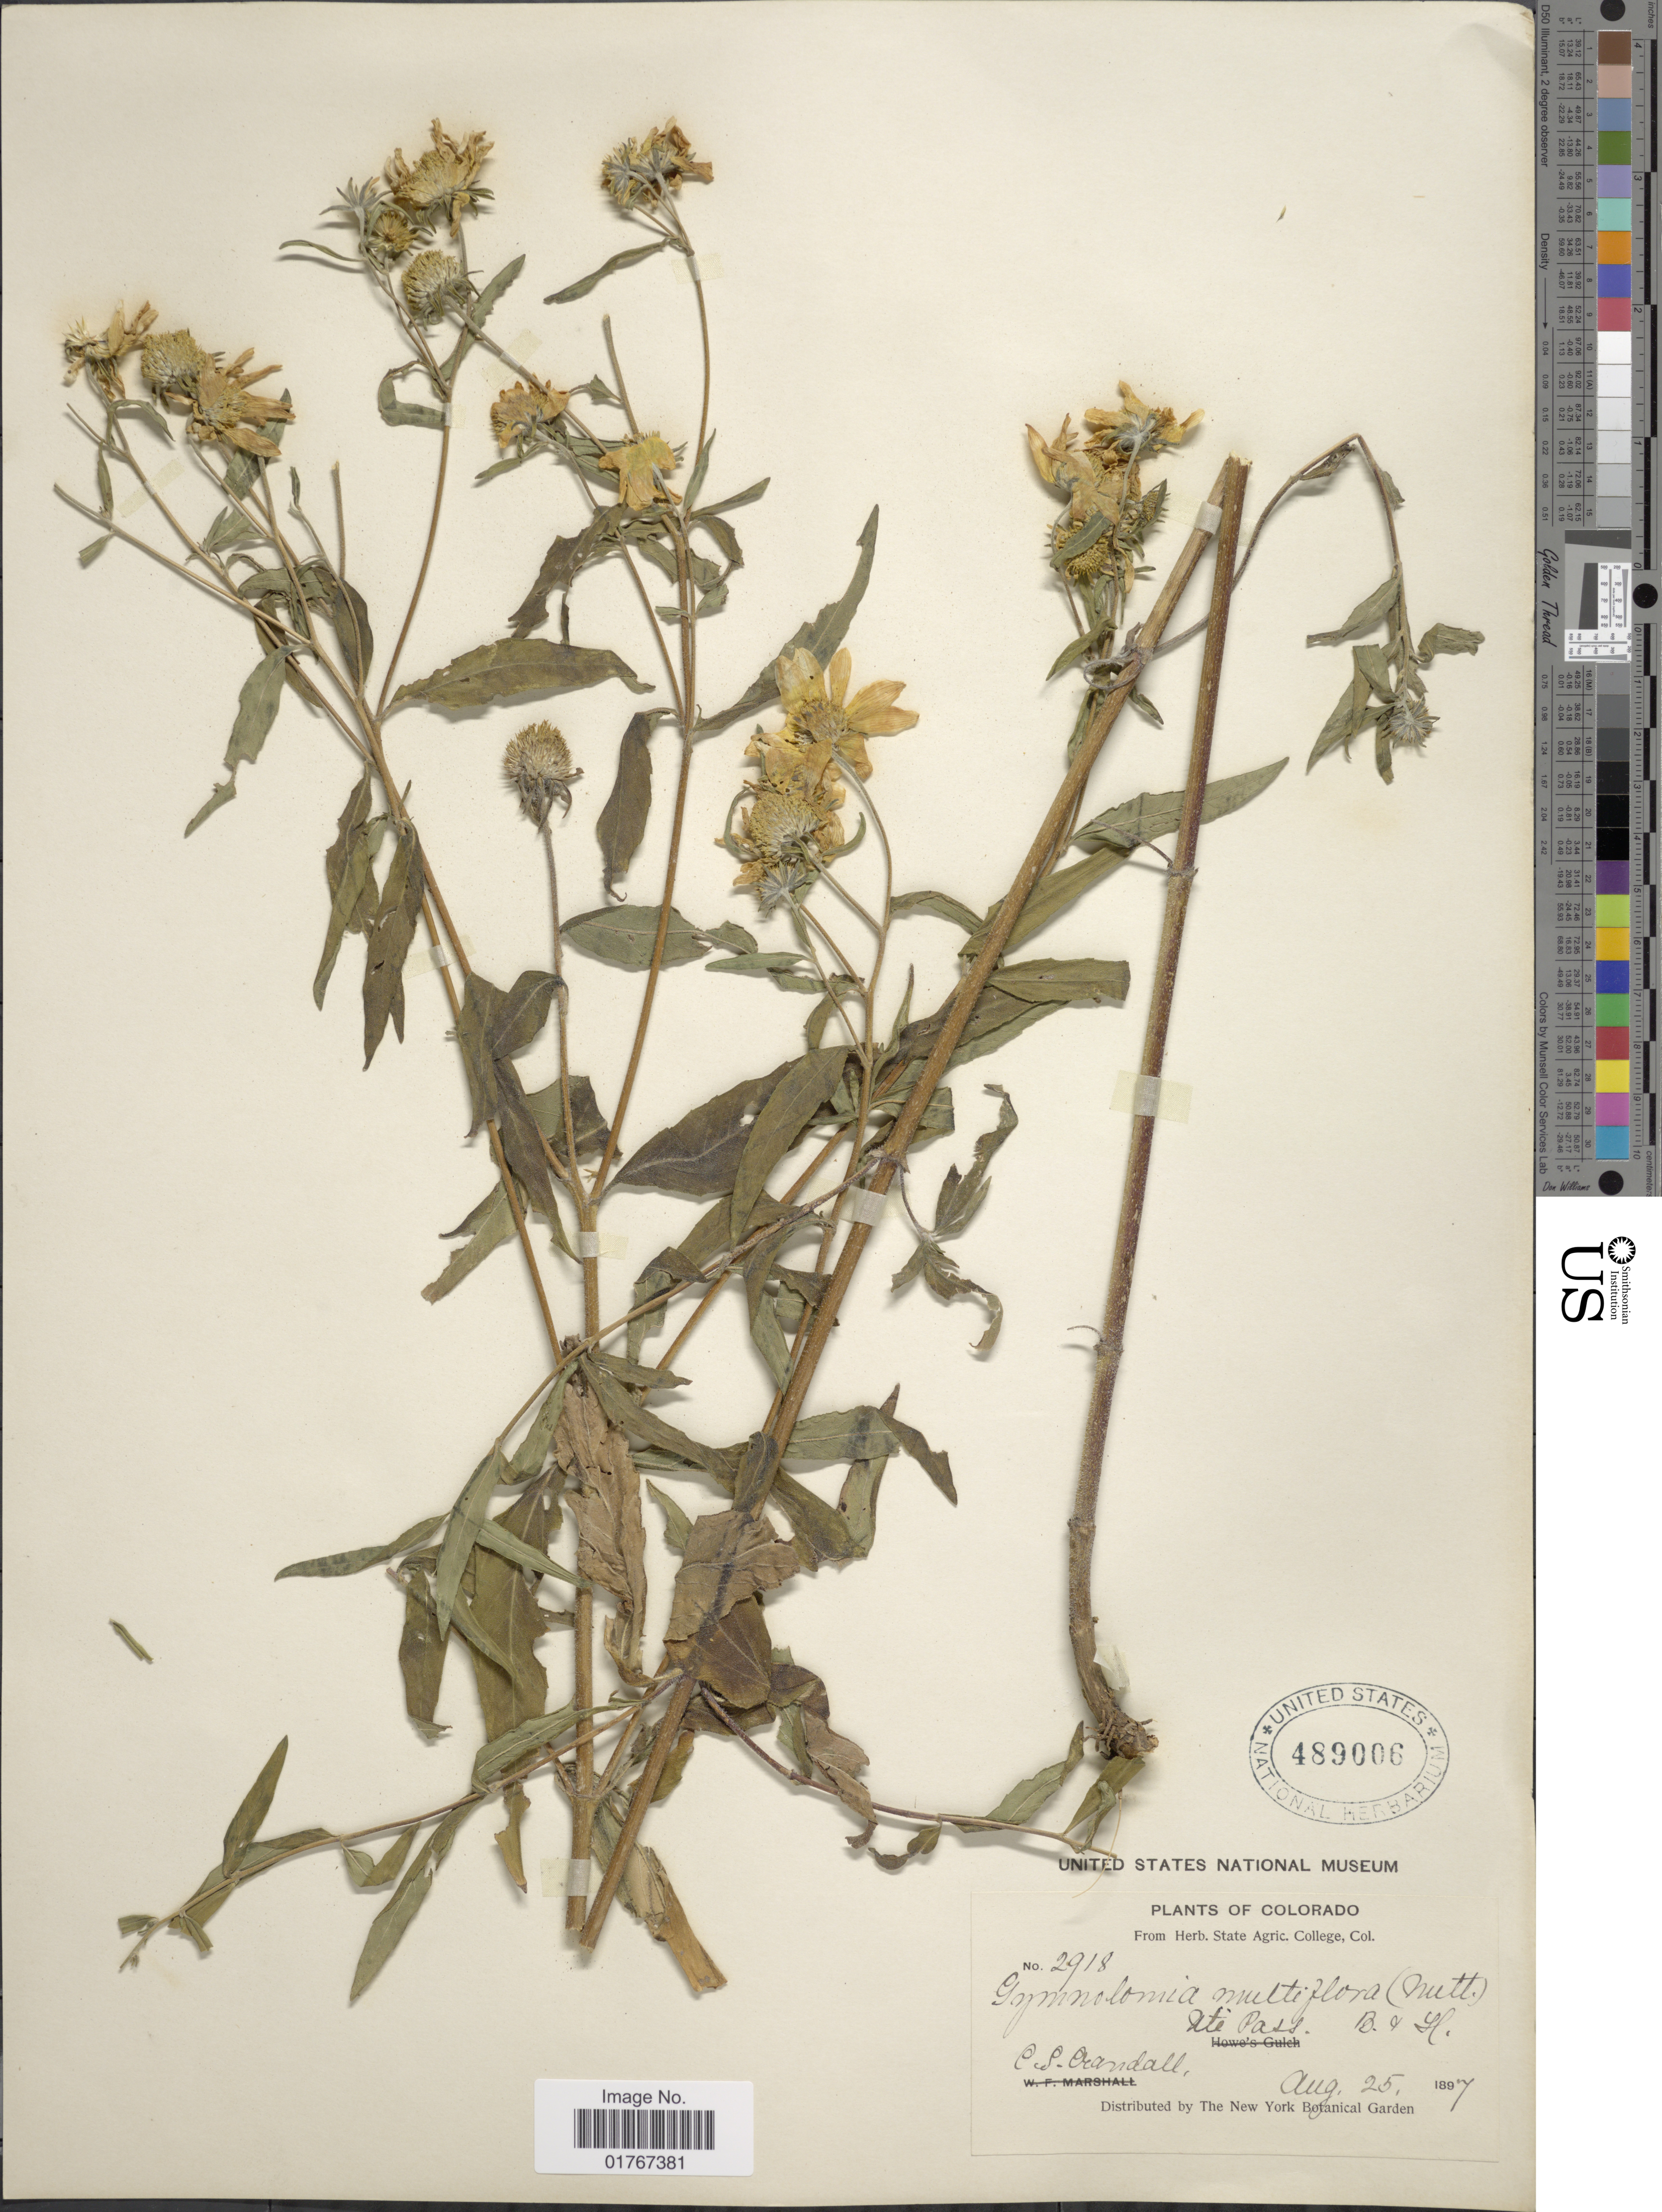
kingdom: Plantae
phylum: Tracheophyta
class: Magnoliopsida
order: Asterales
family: Asteraceae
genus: Heliomeris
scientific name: Heliomeris multiflora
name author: Nutt.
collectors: C. Crandall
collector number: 2918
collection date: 1897-08-25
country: United States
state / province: Colorado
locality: Uté Pass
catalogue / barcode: US 489006